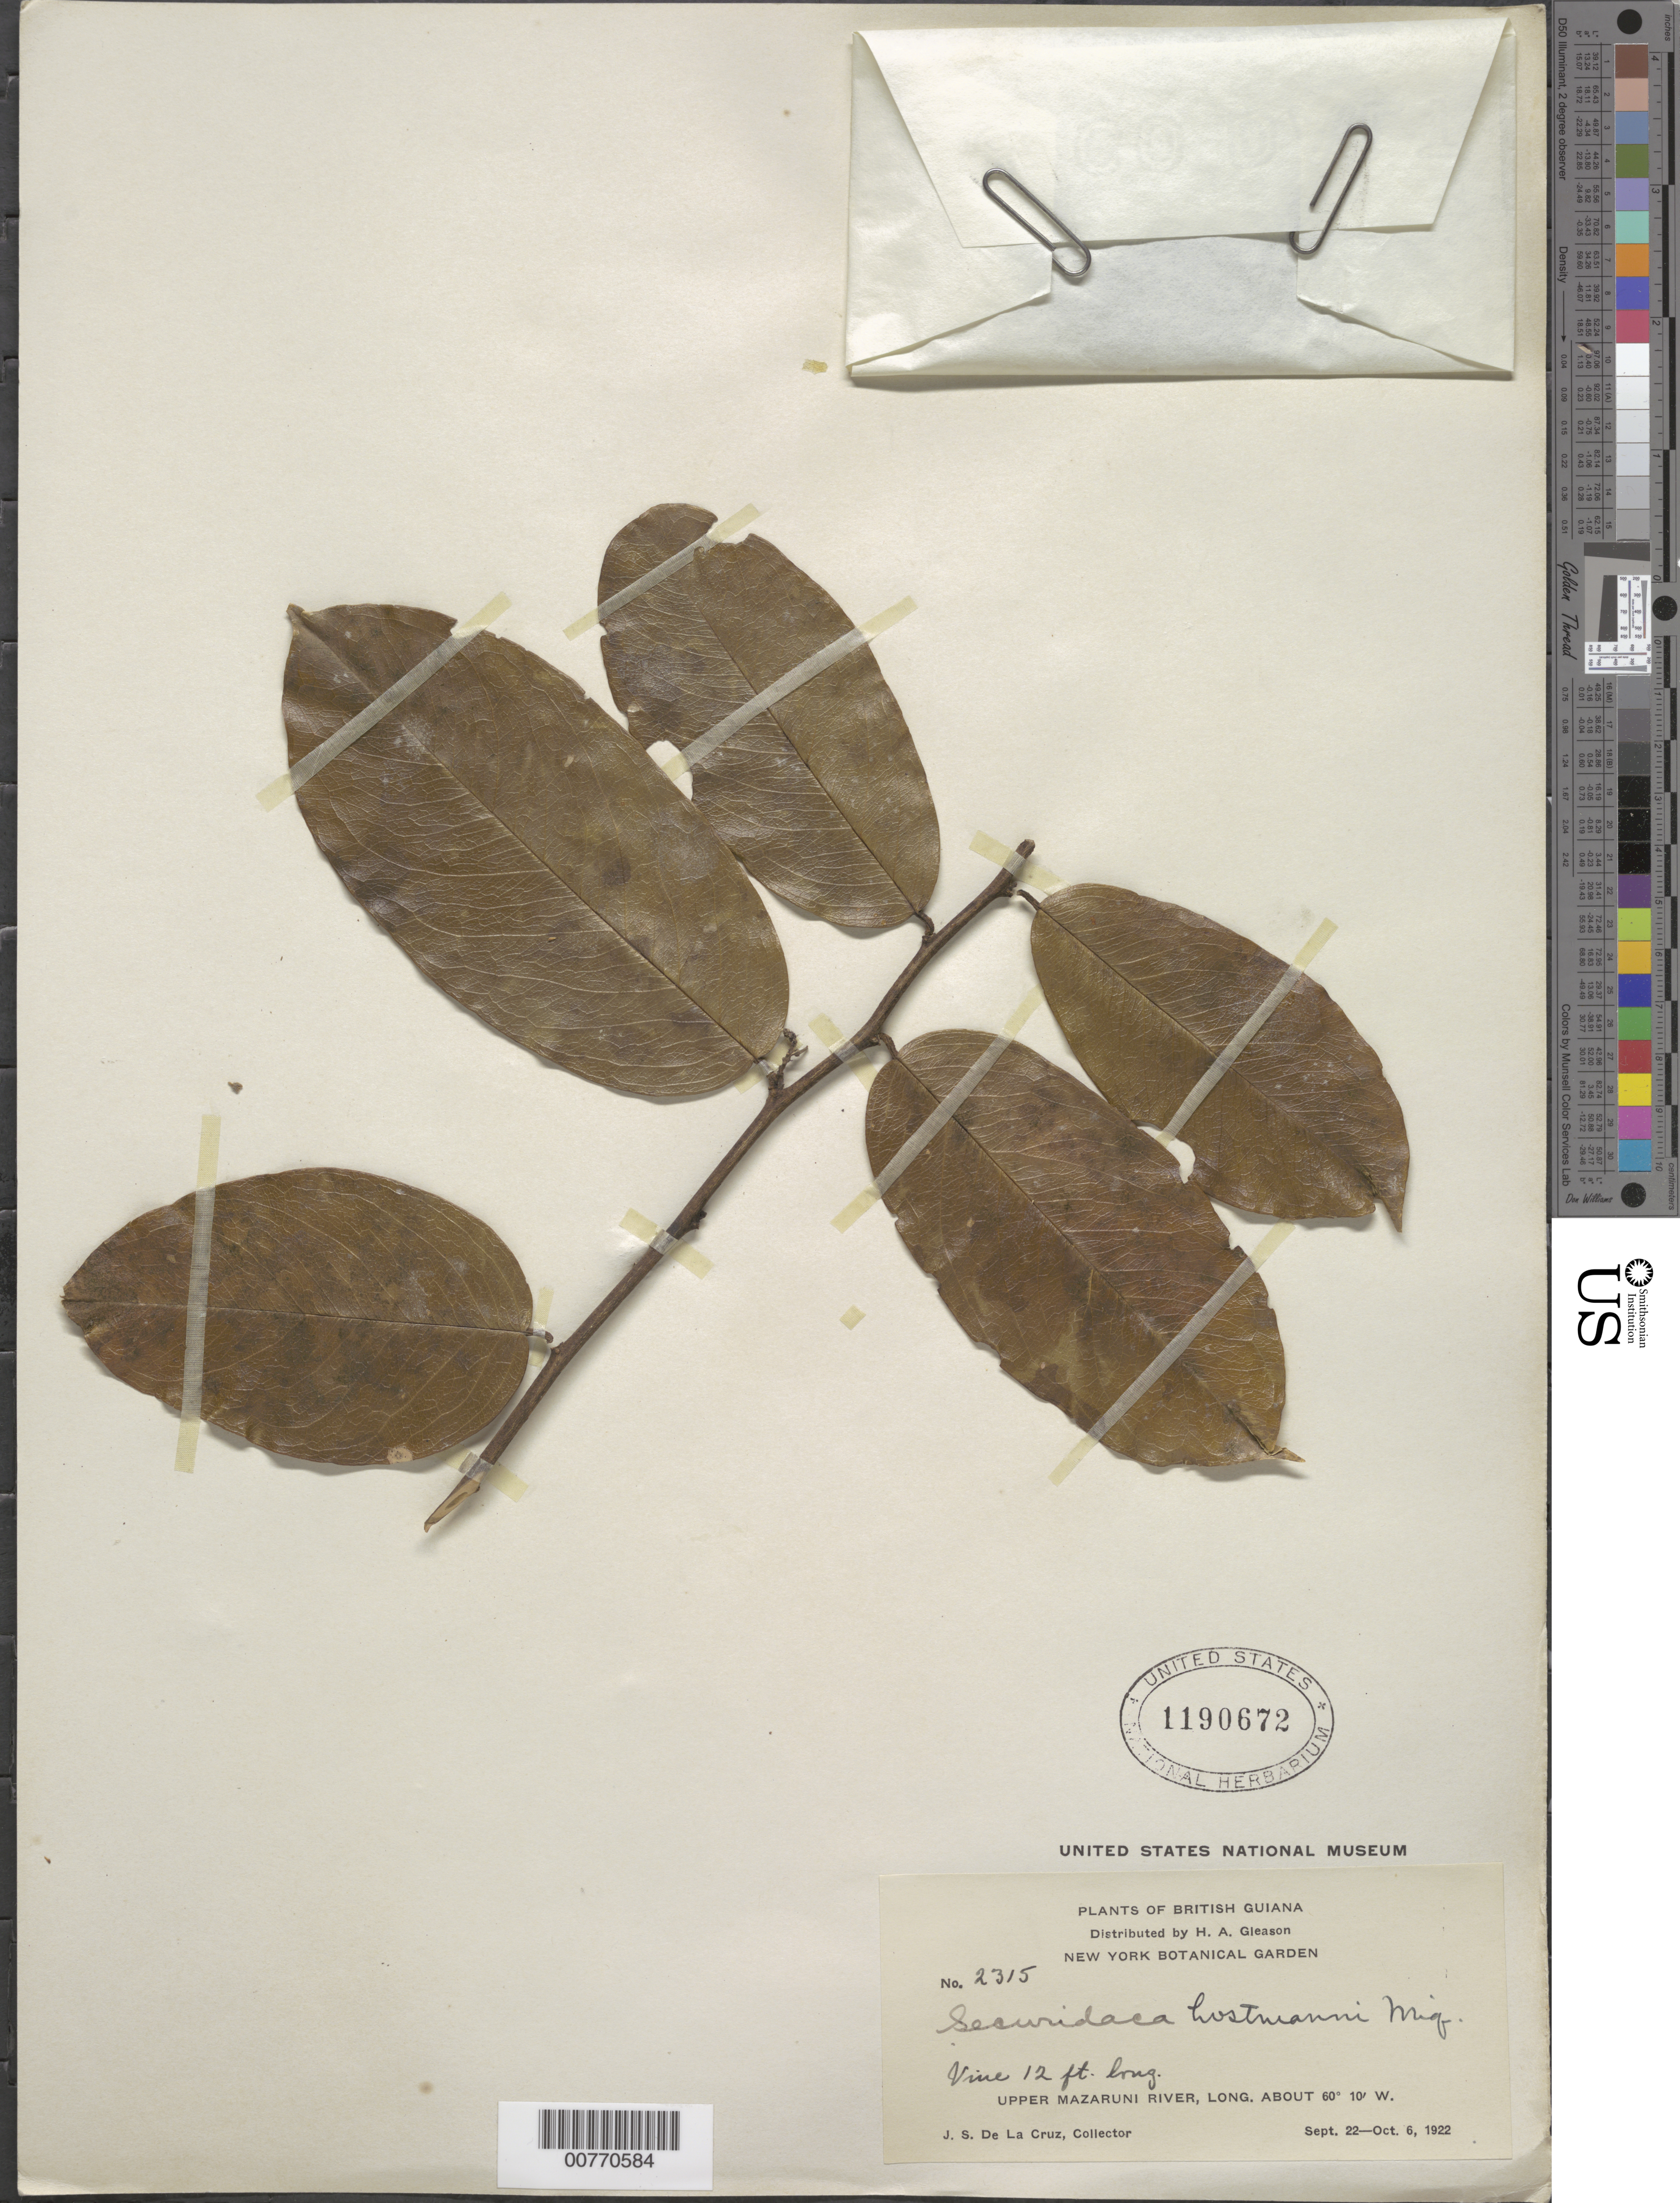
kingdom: Plantae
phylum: Tracheophyta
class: Magnoliopsida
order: Fabales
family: Polygalaceae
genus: Securidaca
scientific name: Securidaca paniculata var. lasiocarpa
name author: Oort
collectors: J. S. de la Cruz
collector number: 2315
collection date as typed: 22-Sep-22 to 6-Oct-22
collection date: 1922-09-22/1922-10-06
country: Guyana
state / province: Cuyuni-Mazaruni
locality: Upper Mazaruni R.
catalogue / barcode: US 1190672